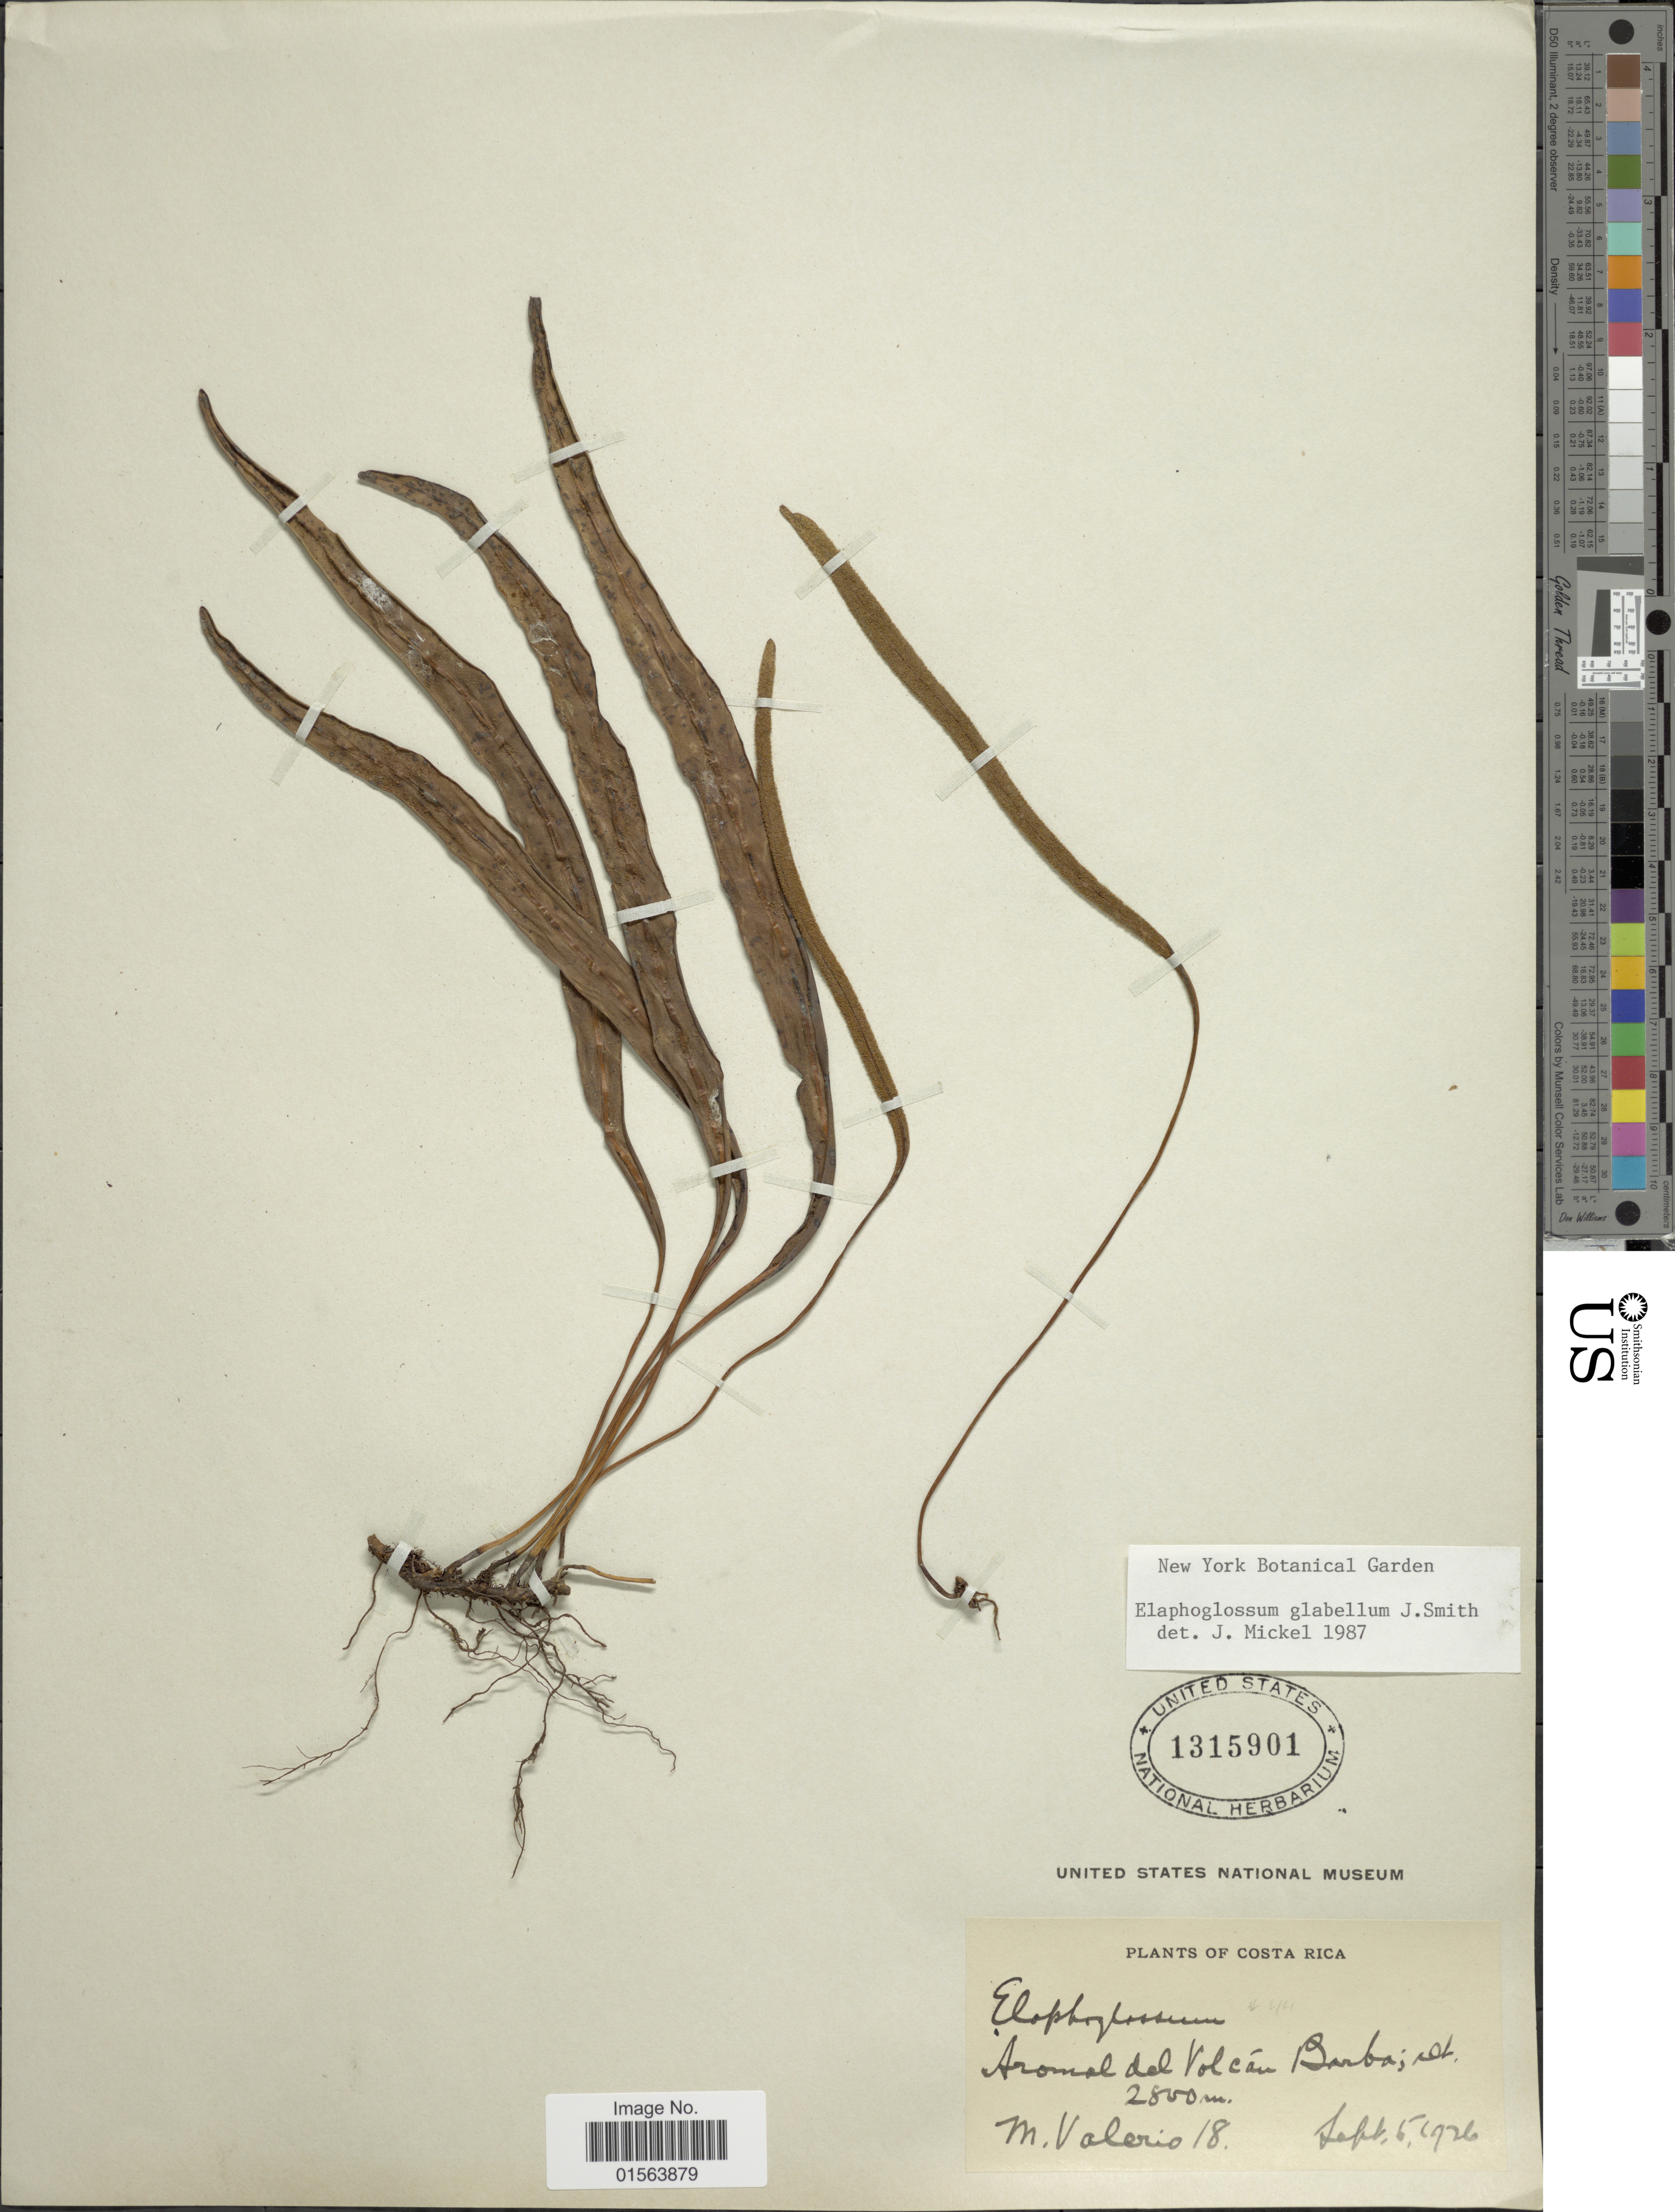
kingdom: Plantae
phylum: Tracheophyta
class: Polypodiopsida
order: Polypodiales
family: Dryopteridaceae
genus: Elaphoglossum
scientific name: Elaphoglossum glabellum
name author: J. Sm.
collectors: M. Valerio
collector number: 18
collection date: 1926-09-06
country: Costa Rica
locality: Arenal del Volcán Barba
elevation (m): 2800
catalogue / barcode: US 1315901